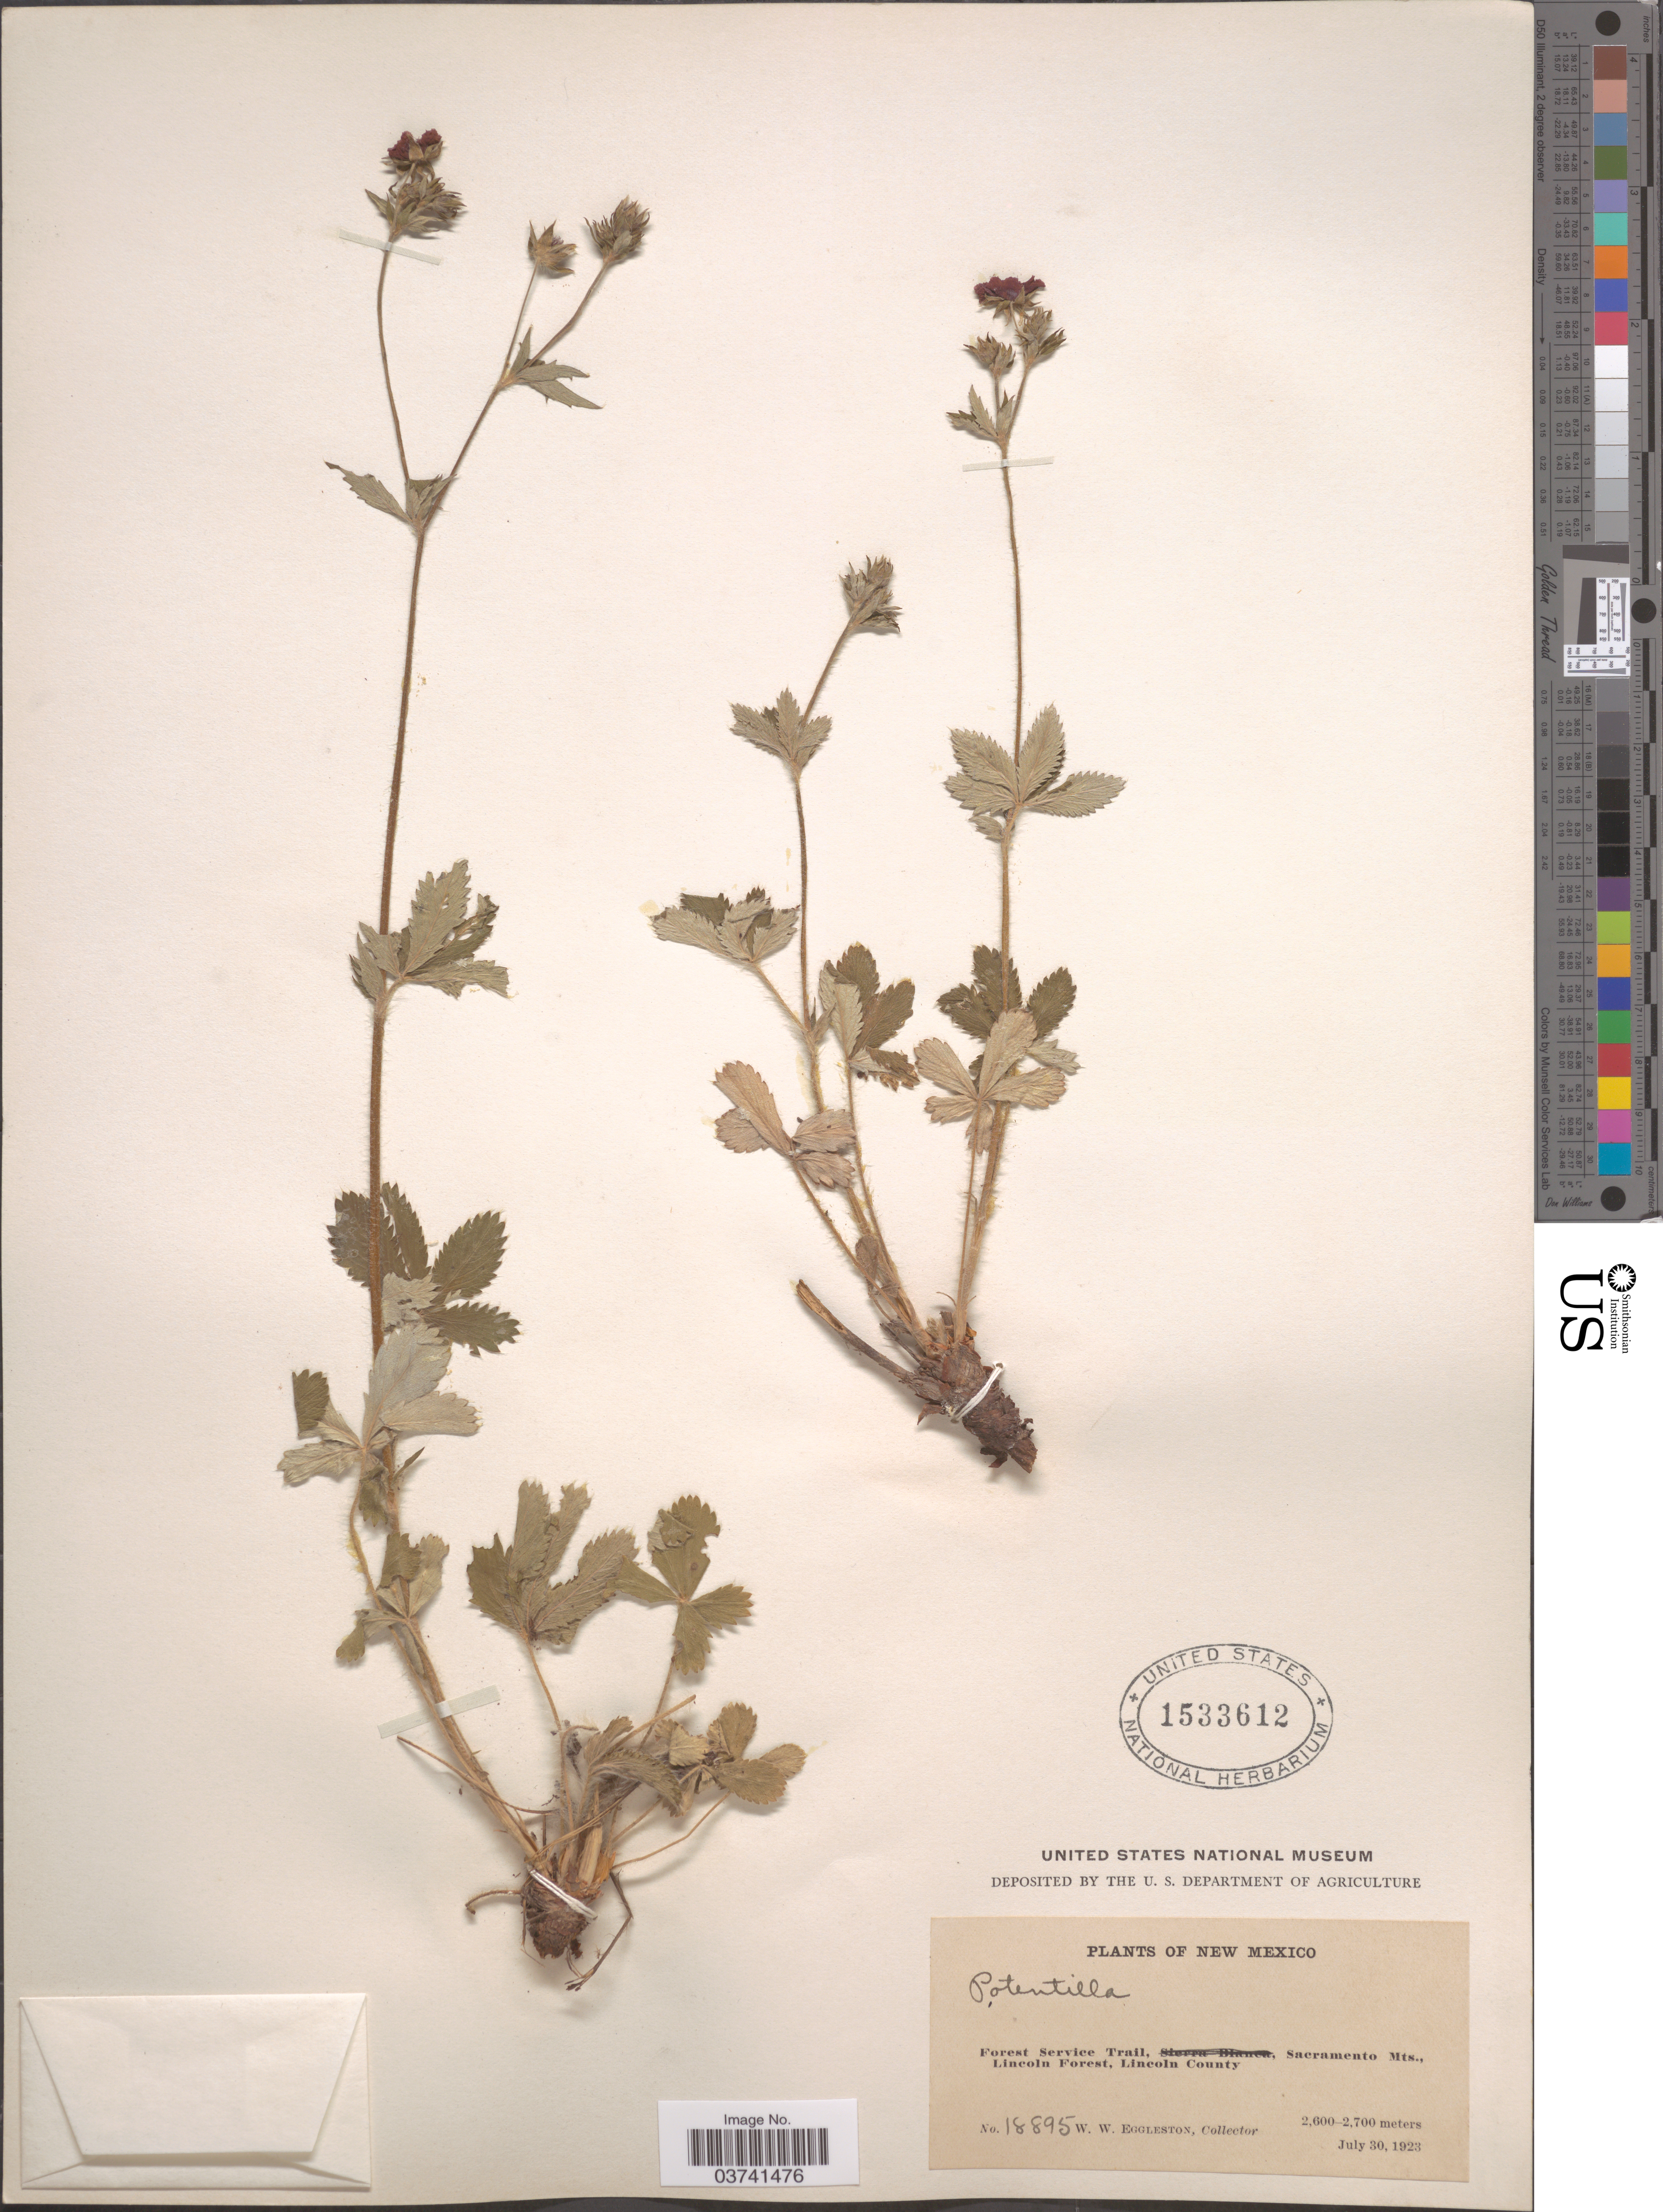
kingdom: Plantae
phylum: Tracheophyta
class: Magnoliopsida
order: Rosales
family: Rosaceae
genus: Potentilla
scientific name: Potentilla thurberi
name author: A. Gray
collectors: W. W. Eggleston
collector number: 18895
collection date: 1923-07-30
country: United States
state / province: New Mexico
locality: Forest Service Trail, Sacramento Mts., Lincoln Forest, Lincoln County.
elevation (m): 2600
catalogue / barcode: US 1533612